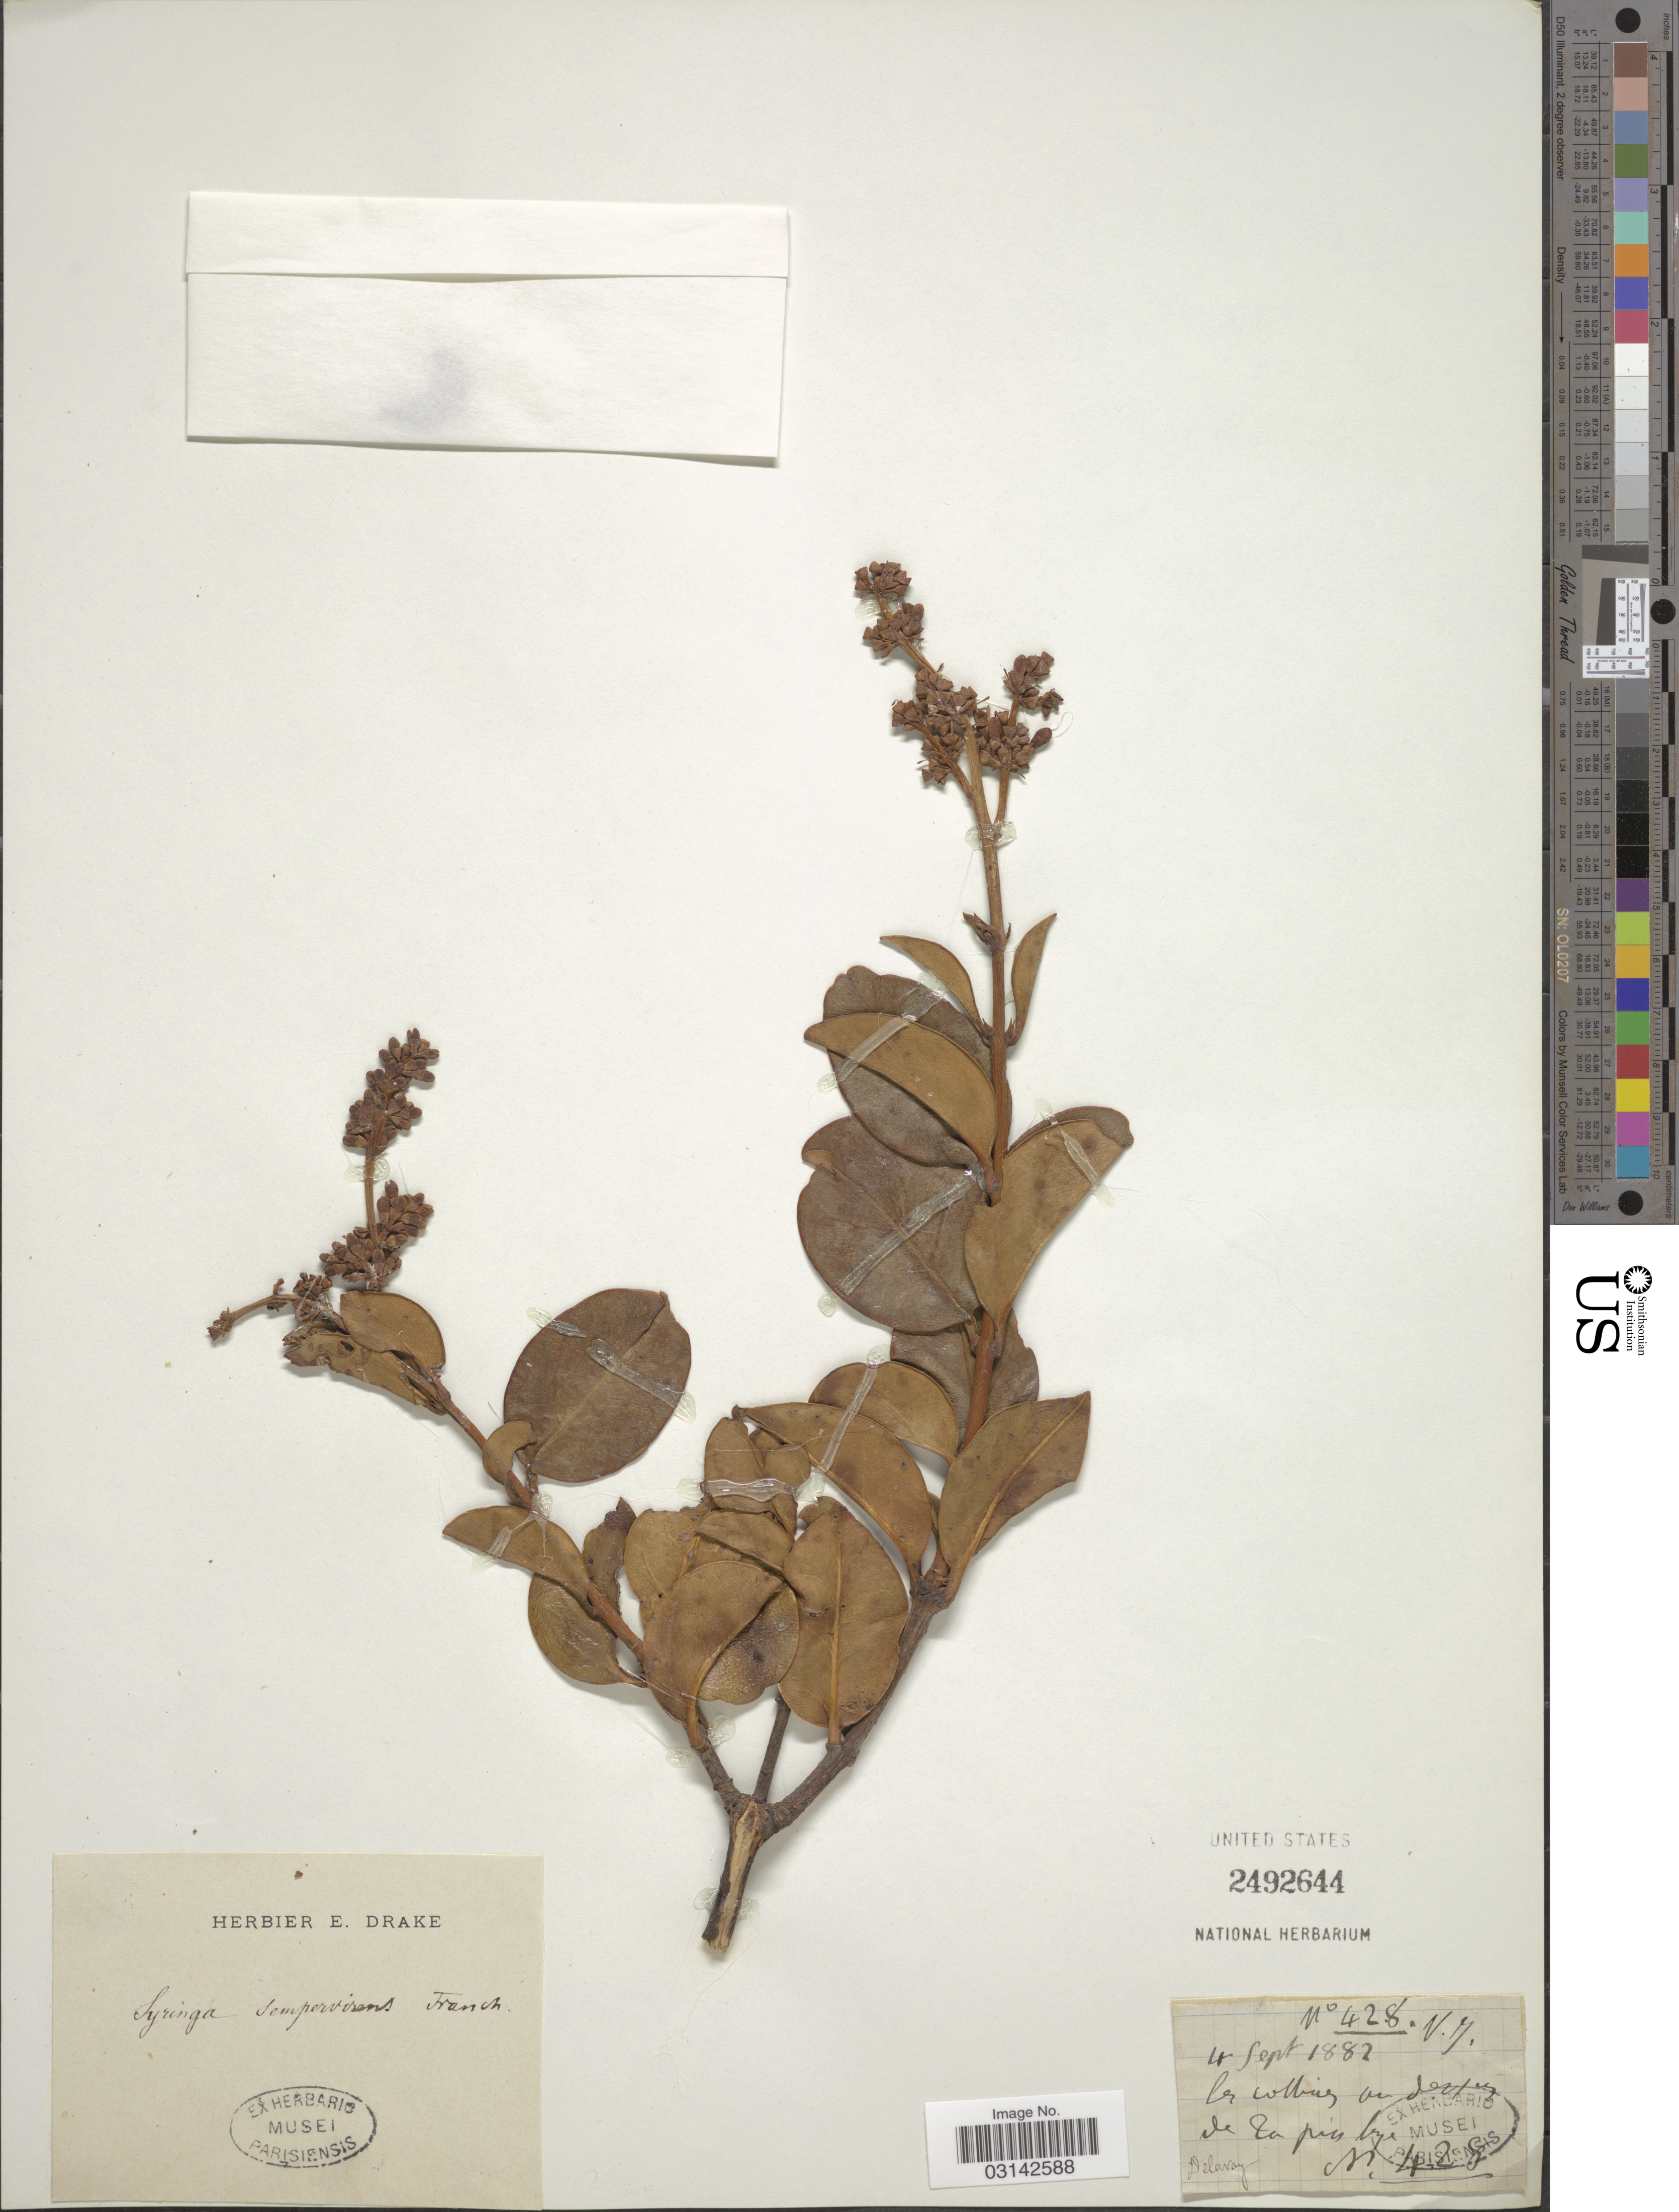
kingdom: Plantae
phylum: Tracheophyta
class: Magnoliopsida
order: Lamiales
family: Oleaceae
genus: Ligustrum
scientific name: Ligustrum sempervirens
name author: (Franch.) Lingelsh.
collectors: Delavay, --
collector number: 428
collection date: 1882-09-04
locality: V.J. [interpreted] La Evlburg de Dev [illegible text] de la pres bye. [interpreted]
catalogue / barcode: US 2492644